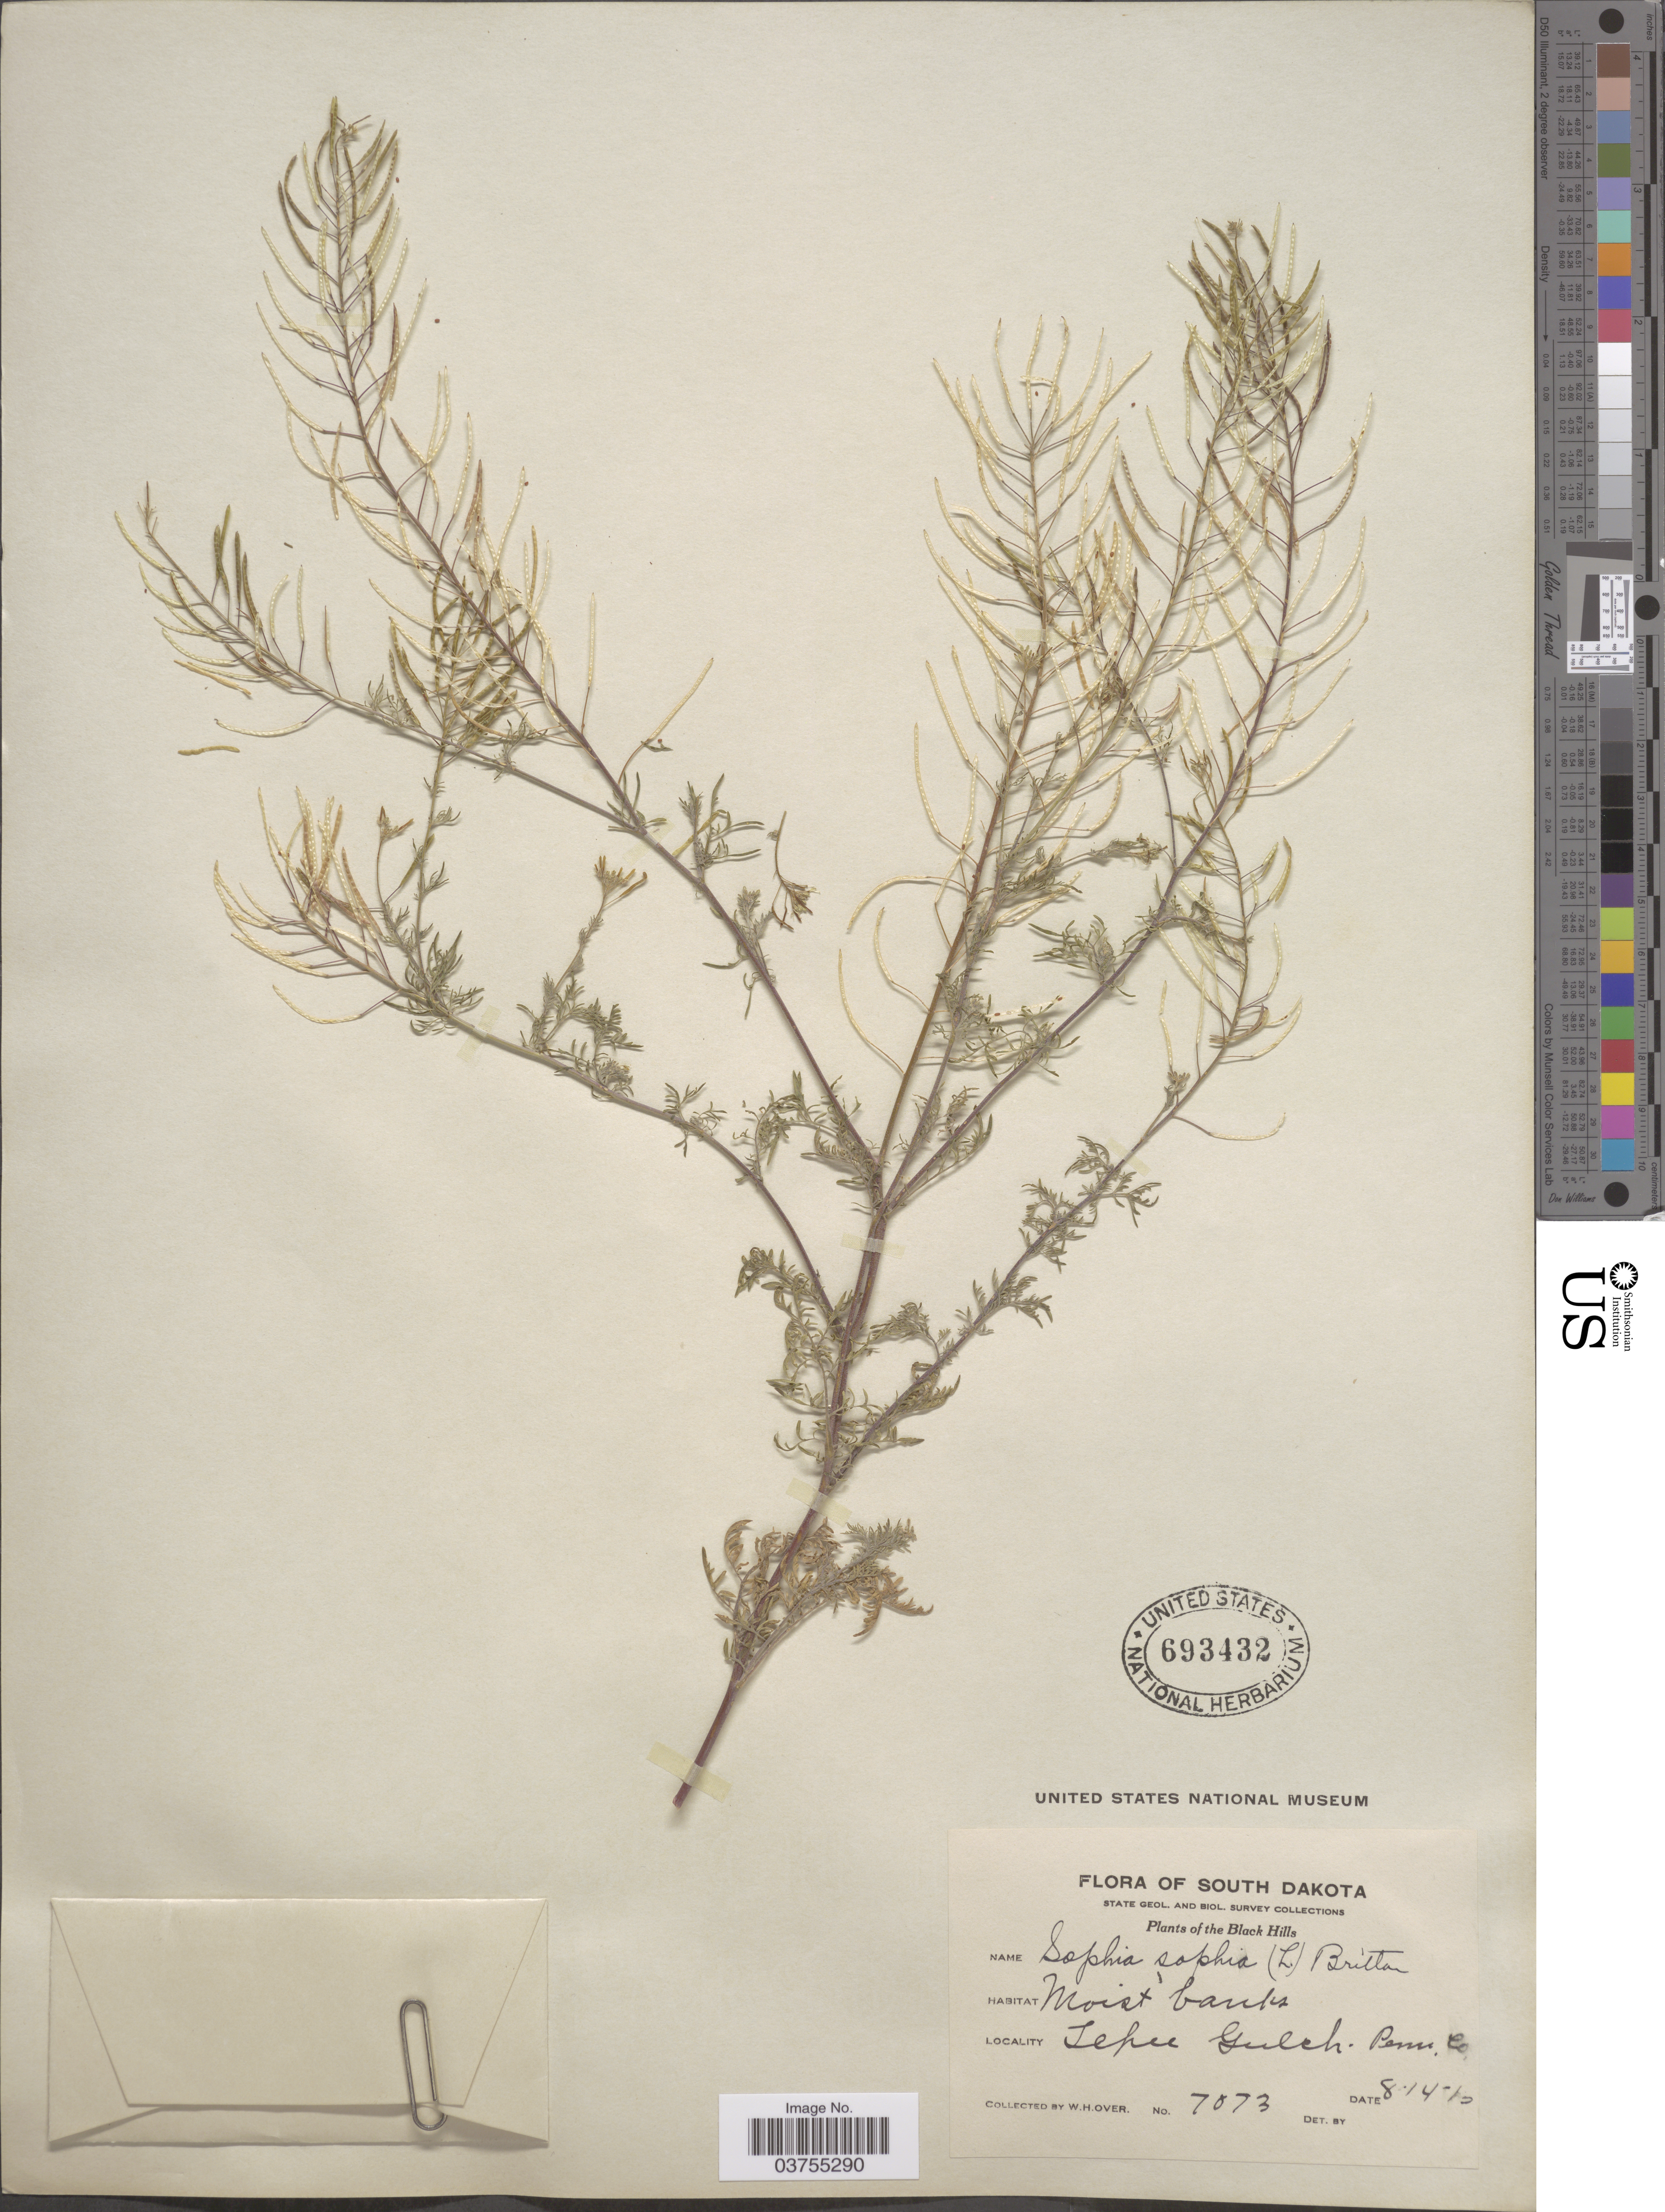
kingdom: Plantae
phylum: Tracheophyta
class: Magnoliopsida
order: Brassicales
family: Brassicaceae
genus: Descurainia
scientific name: Descurainia sophia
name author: (L.) Webb ex Prantl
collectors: W. Over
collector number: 7073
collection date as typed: Transcribed d/m/y: 14/8/15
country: United States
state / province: South Dakota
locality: The Black Hills. Tepee Gulch. Penn. Co.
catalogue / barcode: US 693432